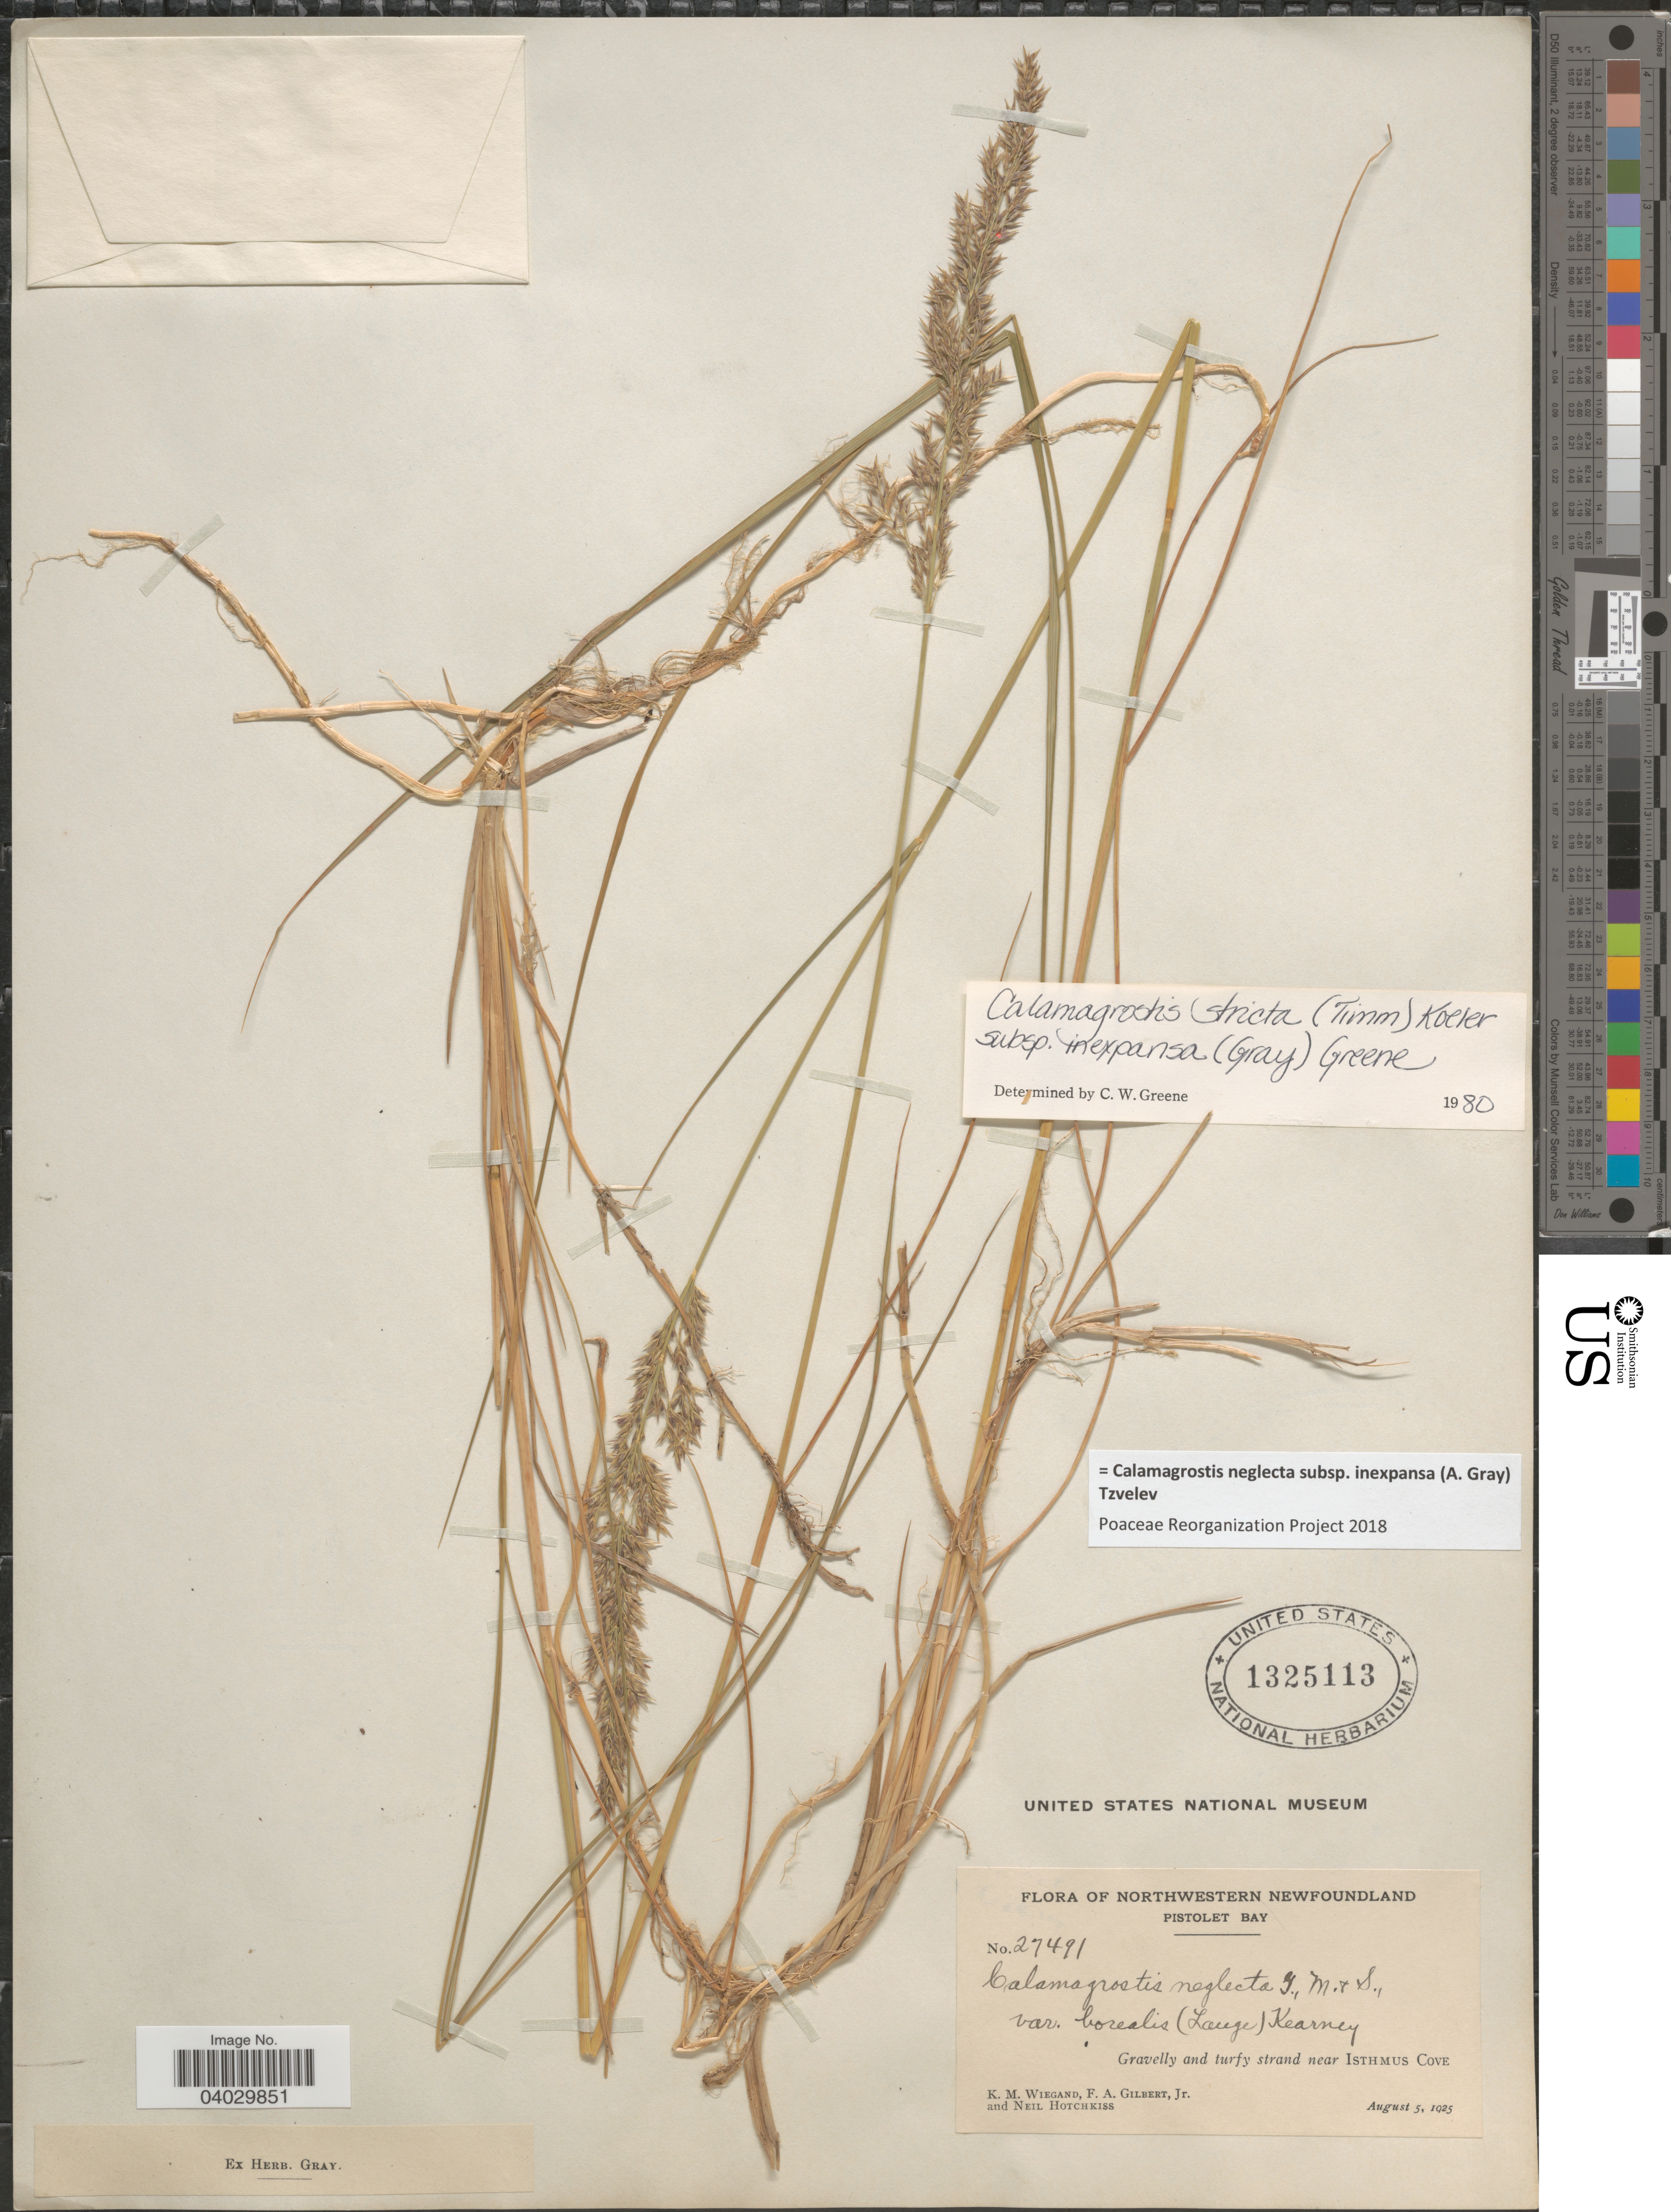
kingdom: Plantae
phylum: Tracheophyta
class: Liliopsida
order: Poales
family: Poaceae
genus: Calamagrostis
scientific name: Calamagrostis neglecta subsp. inexpansa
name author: (A. Gray) Tzvelev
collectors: K. M. Wiegand, F. A. Gilbert & N. Hotchkiss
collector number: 27491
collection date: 1925-08-05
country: Canada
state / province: Newfoundland and Labrador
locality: Northwestern Newfoundland. Pistolet Bay. Gravelly and turfy strand near Isthmus Cove.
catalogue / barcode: US 1325113